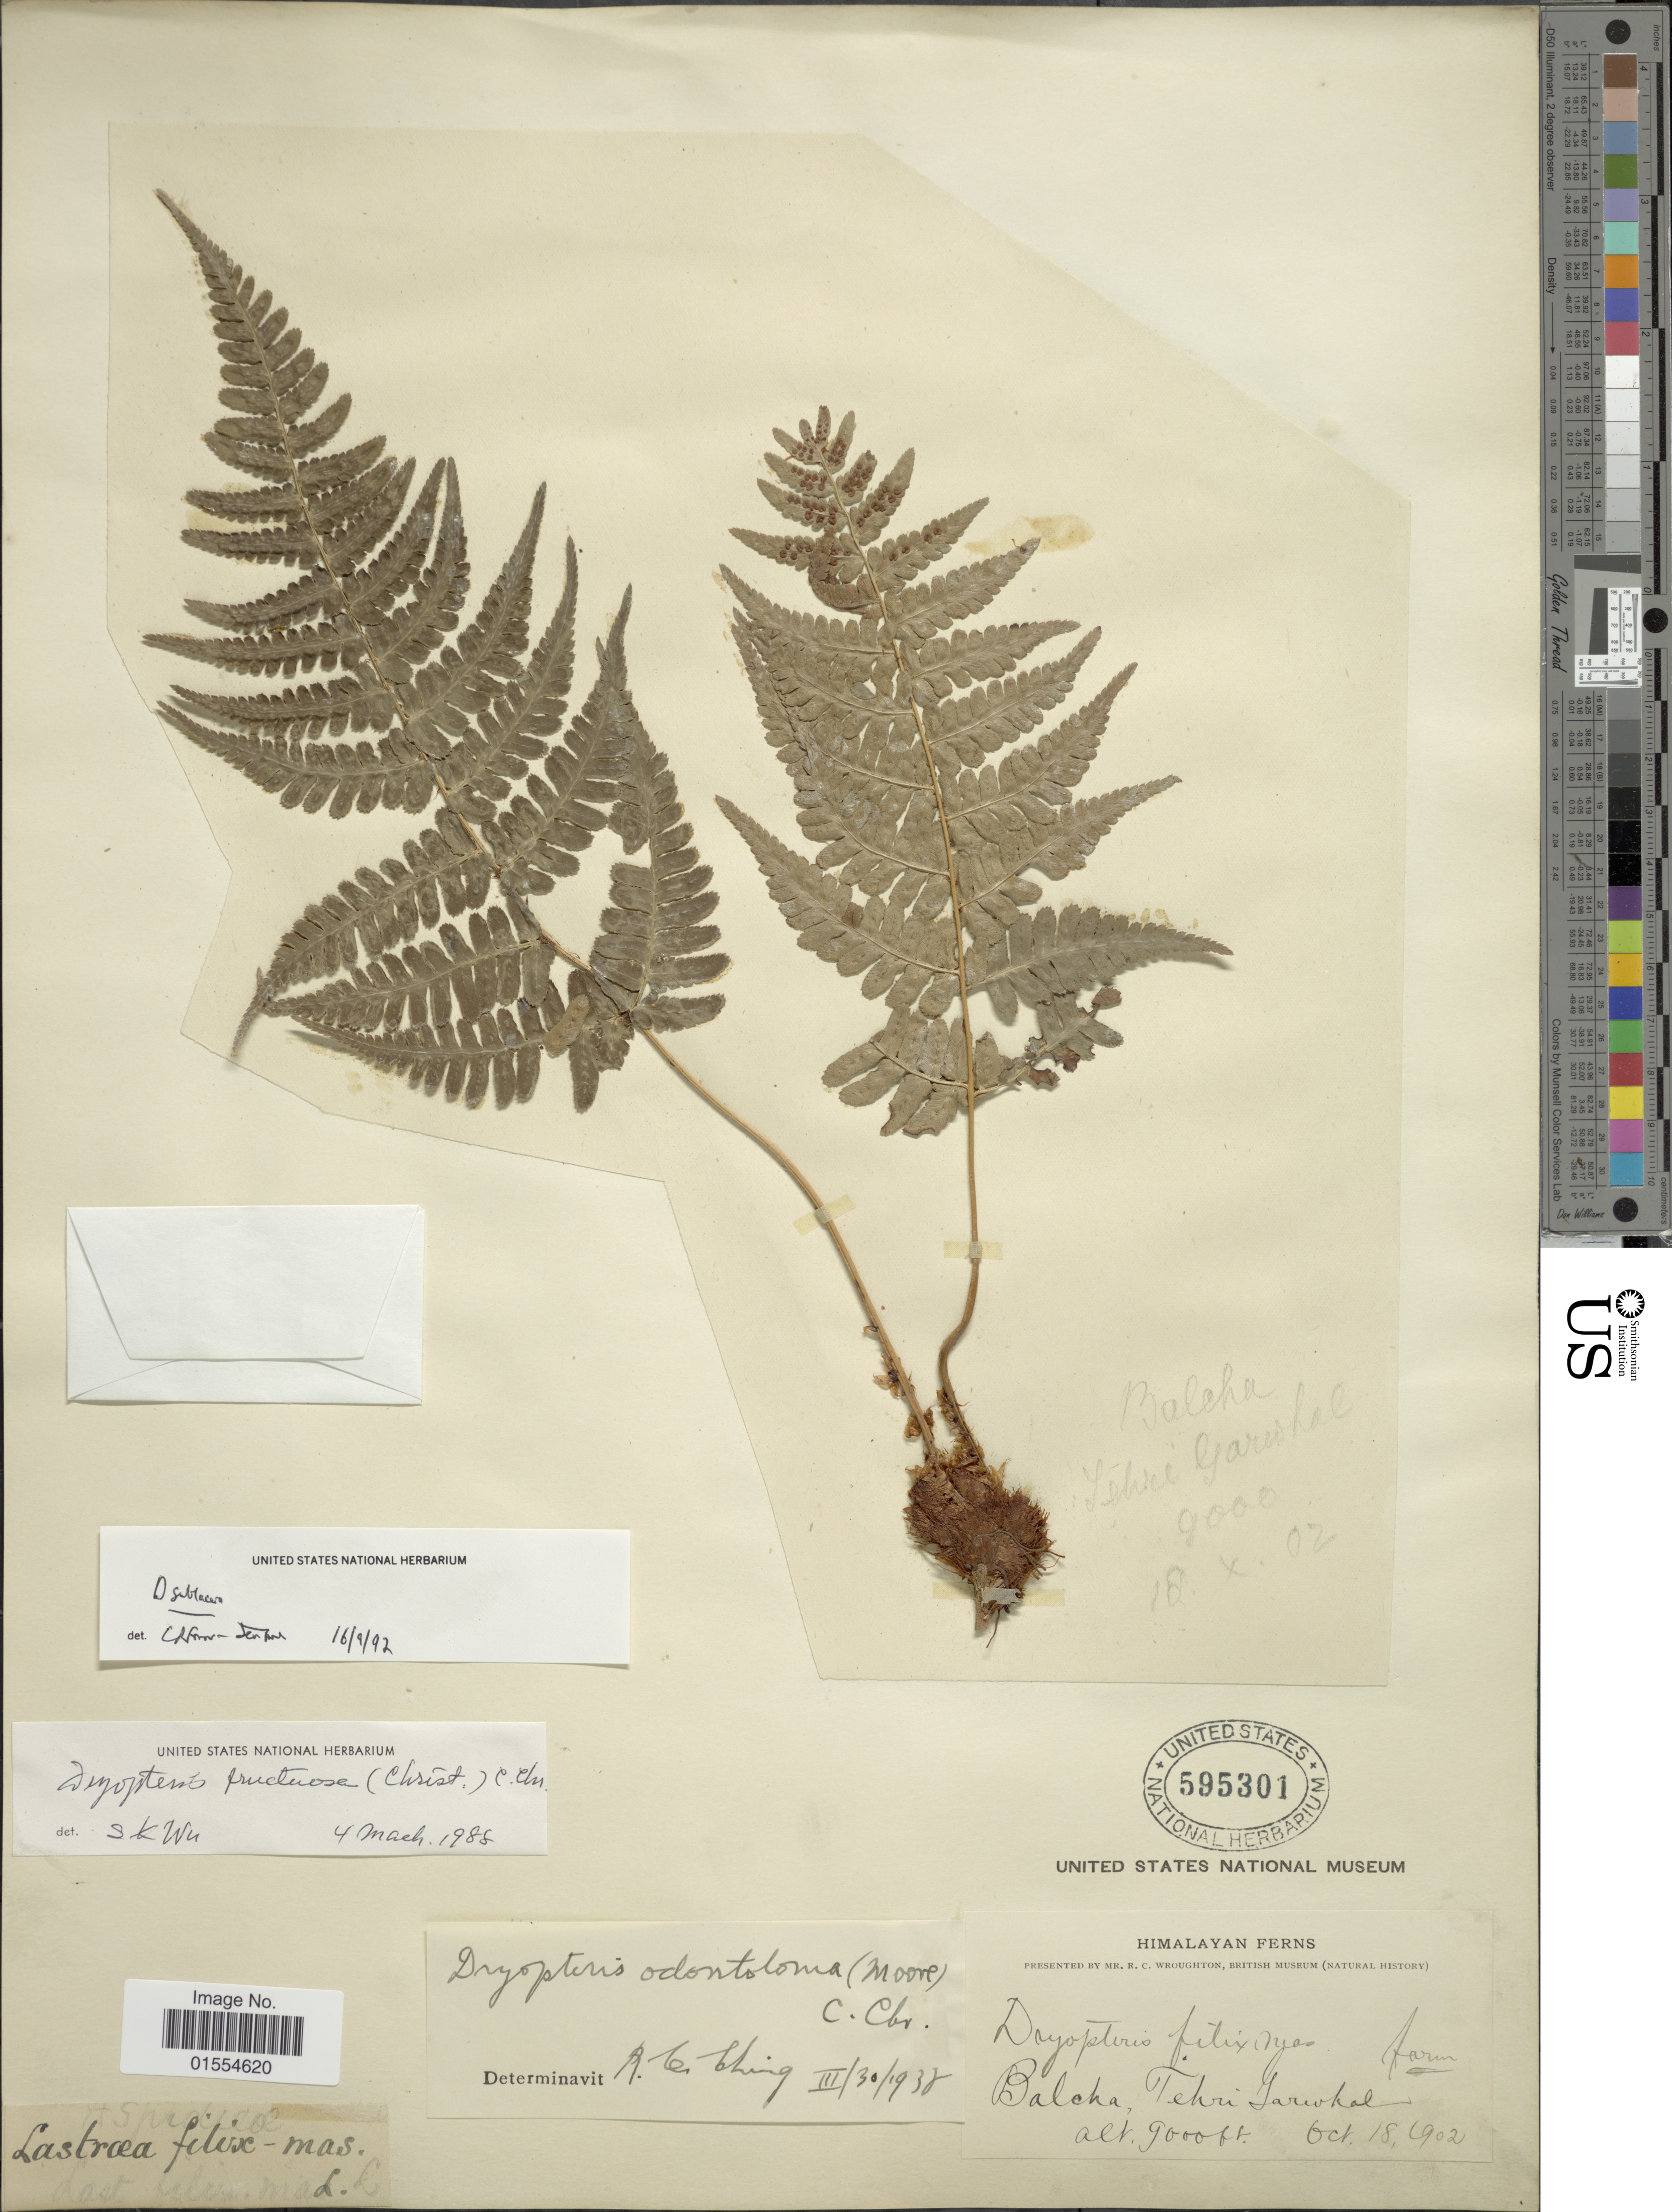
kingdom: Plantae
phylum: Tracheophyta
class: Polypodiopsida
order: Polypodiales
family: Dryopteridaceae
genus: Dryopteris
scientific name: Dryopteris odontoloma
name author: (Bedd.) C. Chr.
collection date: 1902-10-18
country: India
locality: Balcha, Tehri Garwhal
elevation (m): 2743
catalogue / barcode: US 595301